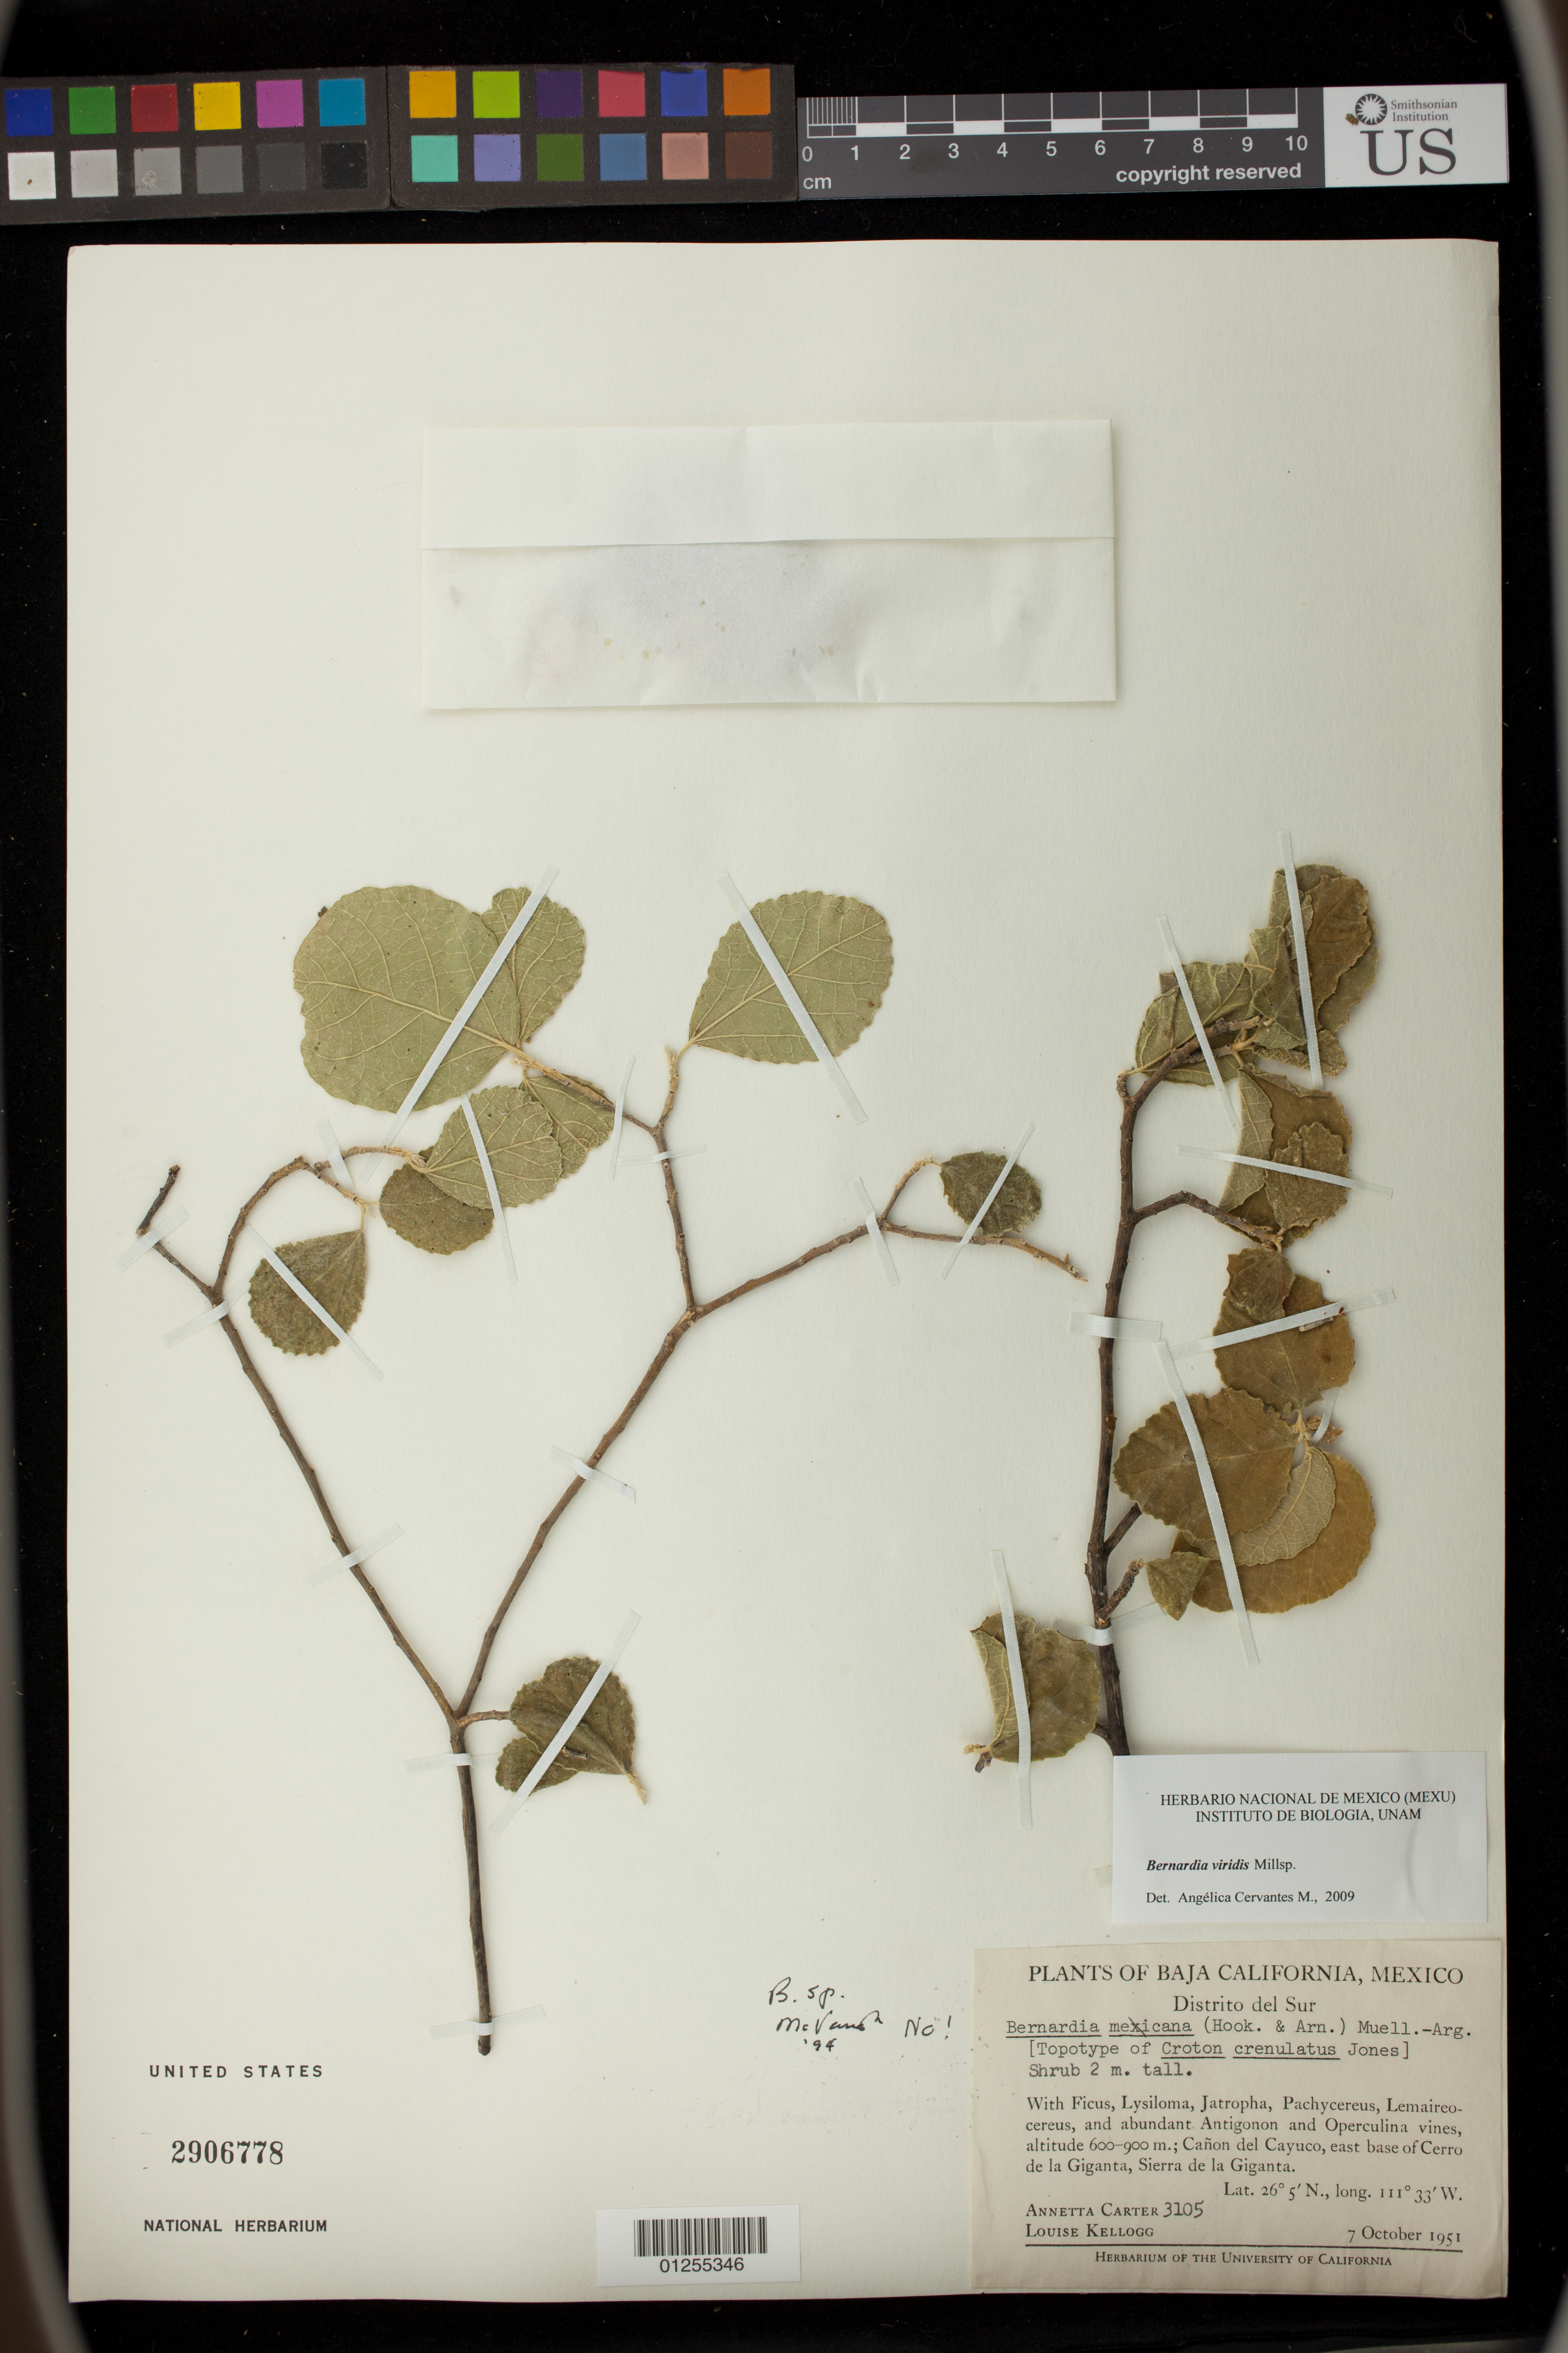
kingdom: Plantae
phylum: Tracheophyta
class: Magnoliopsida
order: Malpighiales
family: Euphorbiaceae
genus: Bernardia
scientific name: Bernardia viridis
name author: Millsp.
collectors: A. M. Carter & L. Kellogg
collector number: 3105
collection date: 1951-10-07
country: Mexico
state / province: Baja California Sur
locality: Distrito del Sur; Canon del Cayuco, east base of Cerro de la Giganta, Sierra de la Giganta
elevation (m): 600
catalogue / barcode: US 2906778